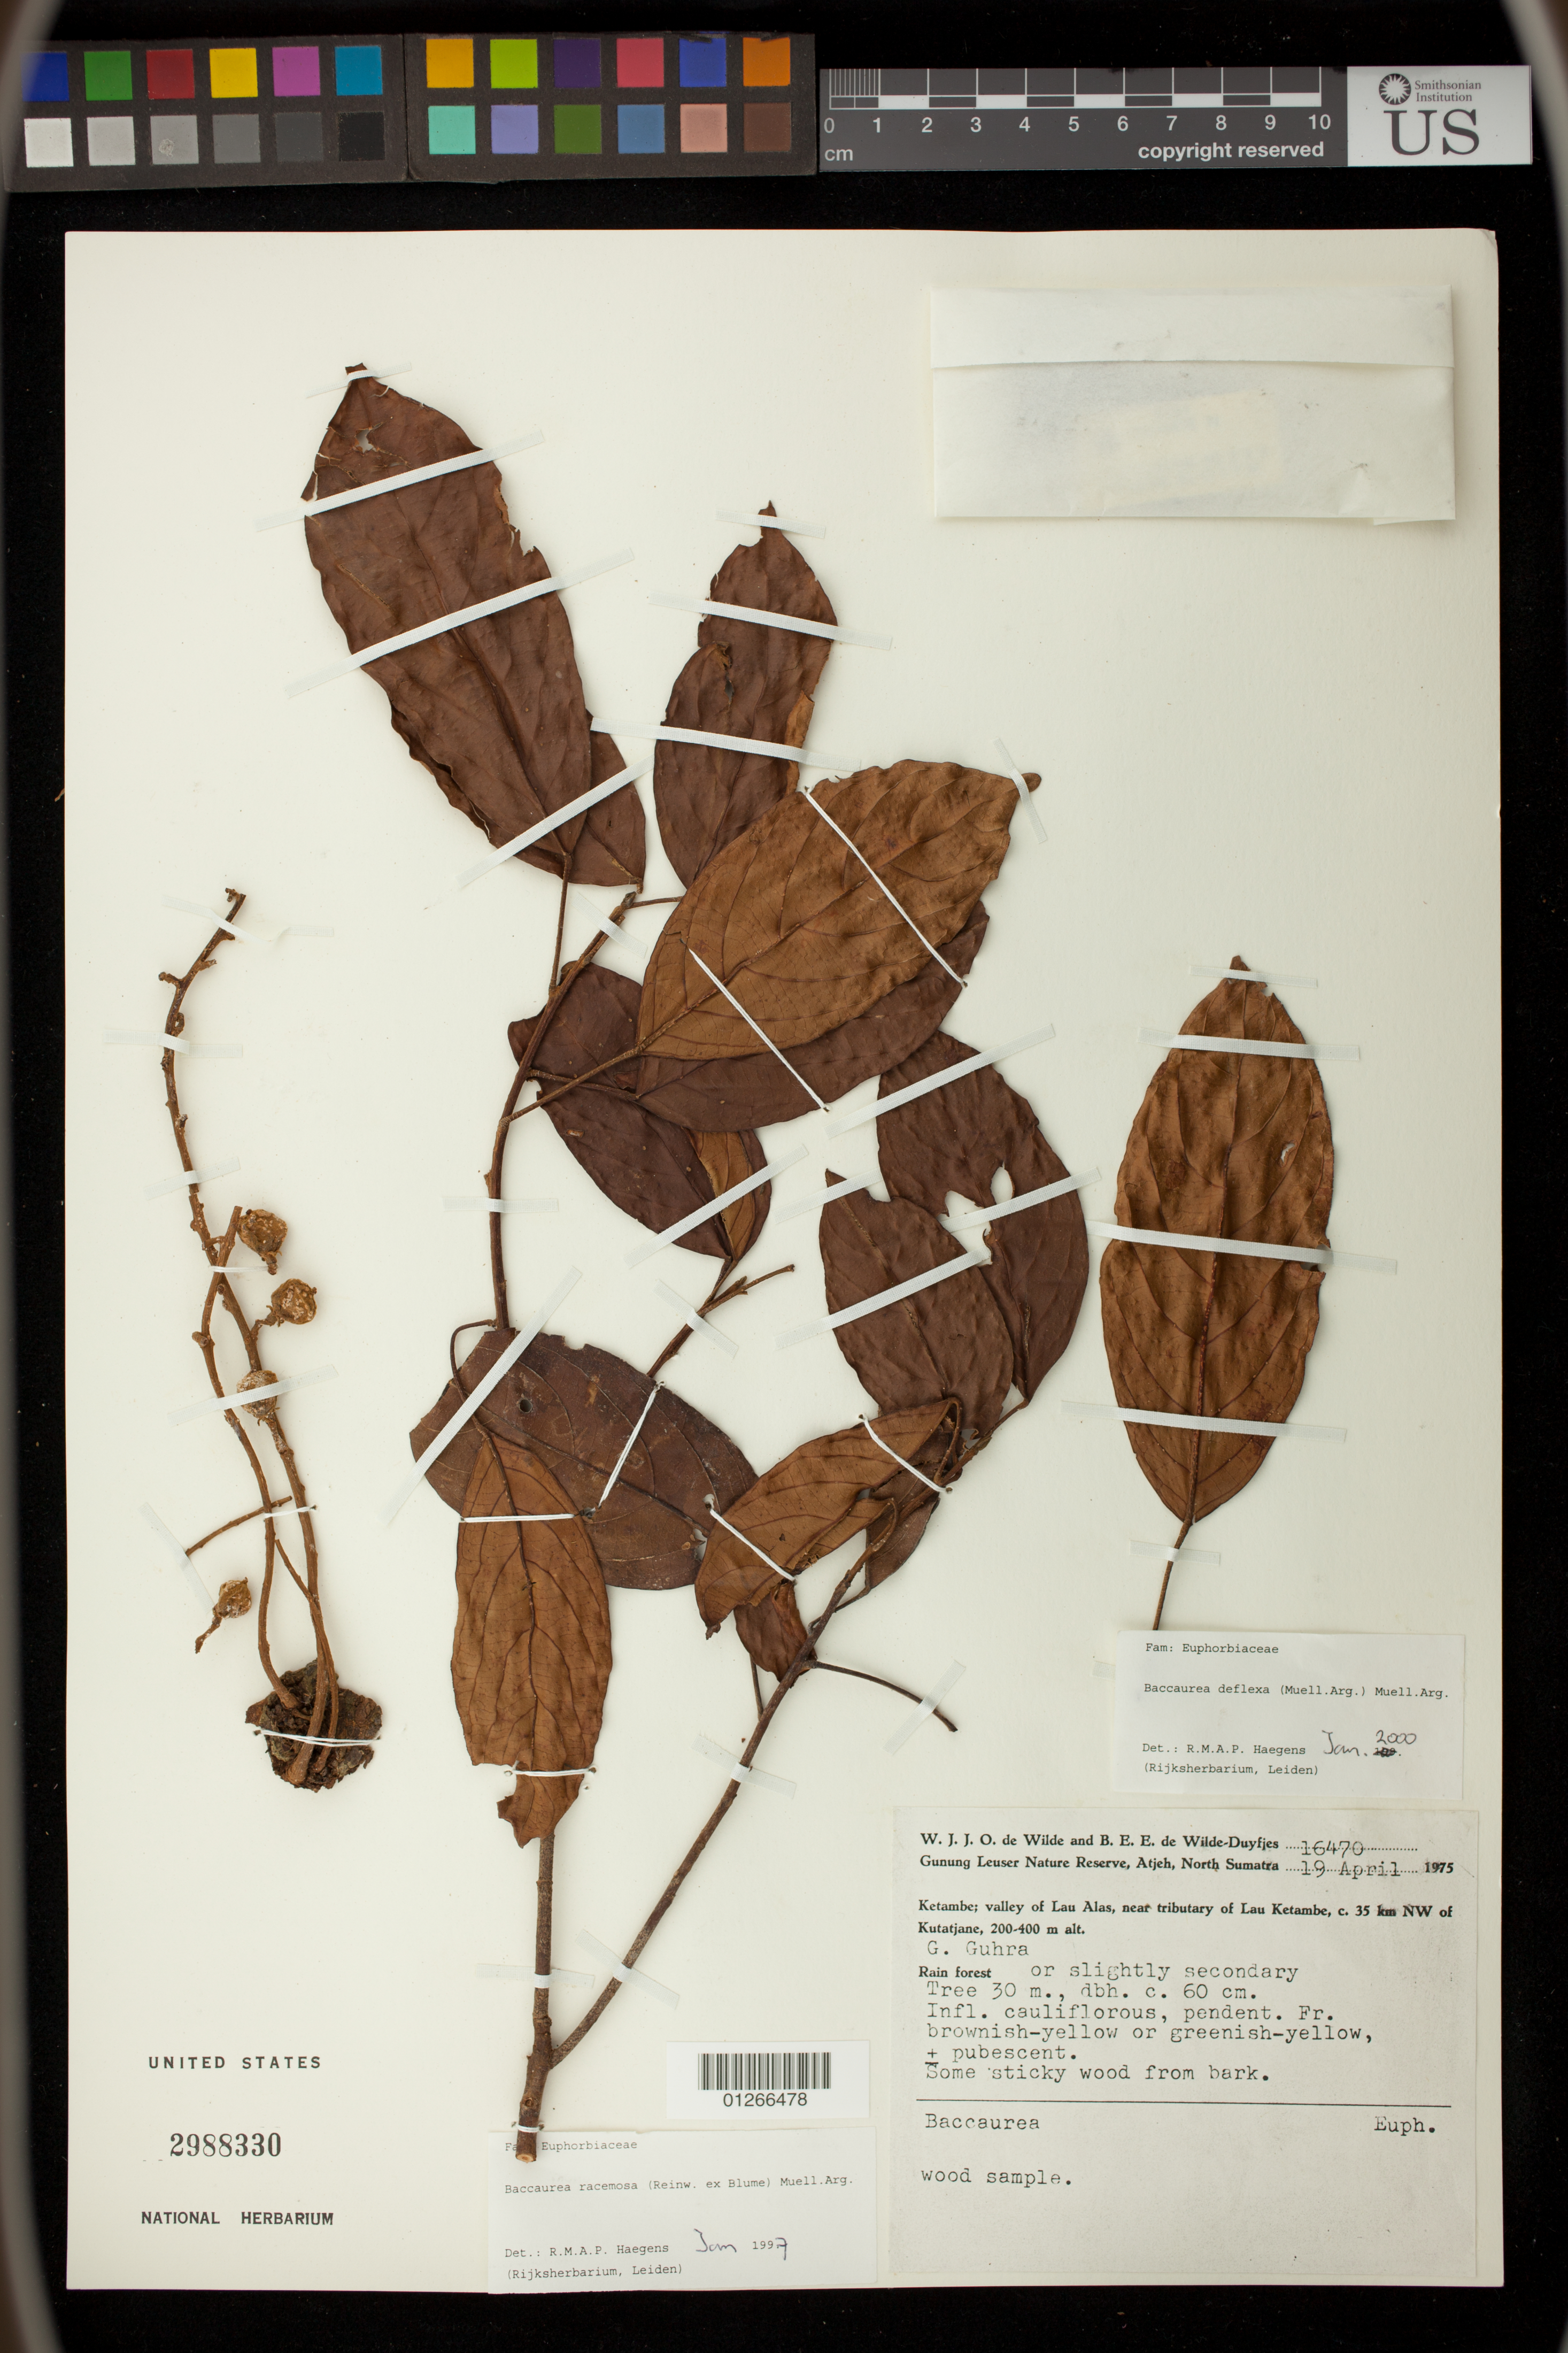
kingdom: Plantae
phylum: Tracheophyta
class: Magnoliopsida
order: Malpighiales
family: Phyllanthaceae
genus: Baccaurea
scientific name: Baccaurea brevipes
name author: Hook. f.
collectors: W. J. de Wilde & B. E. de Wilde-Duyfjes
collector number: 16470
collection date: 1975-04-19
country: Indonesia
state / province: Sumatra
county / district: Sumatera Utara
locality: Gunung Leuser Nature Reserve, Atjeh, North Sumatra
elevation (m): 200